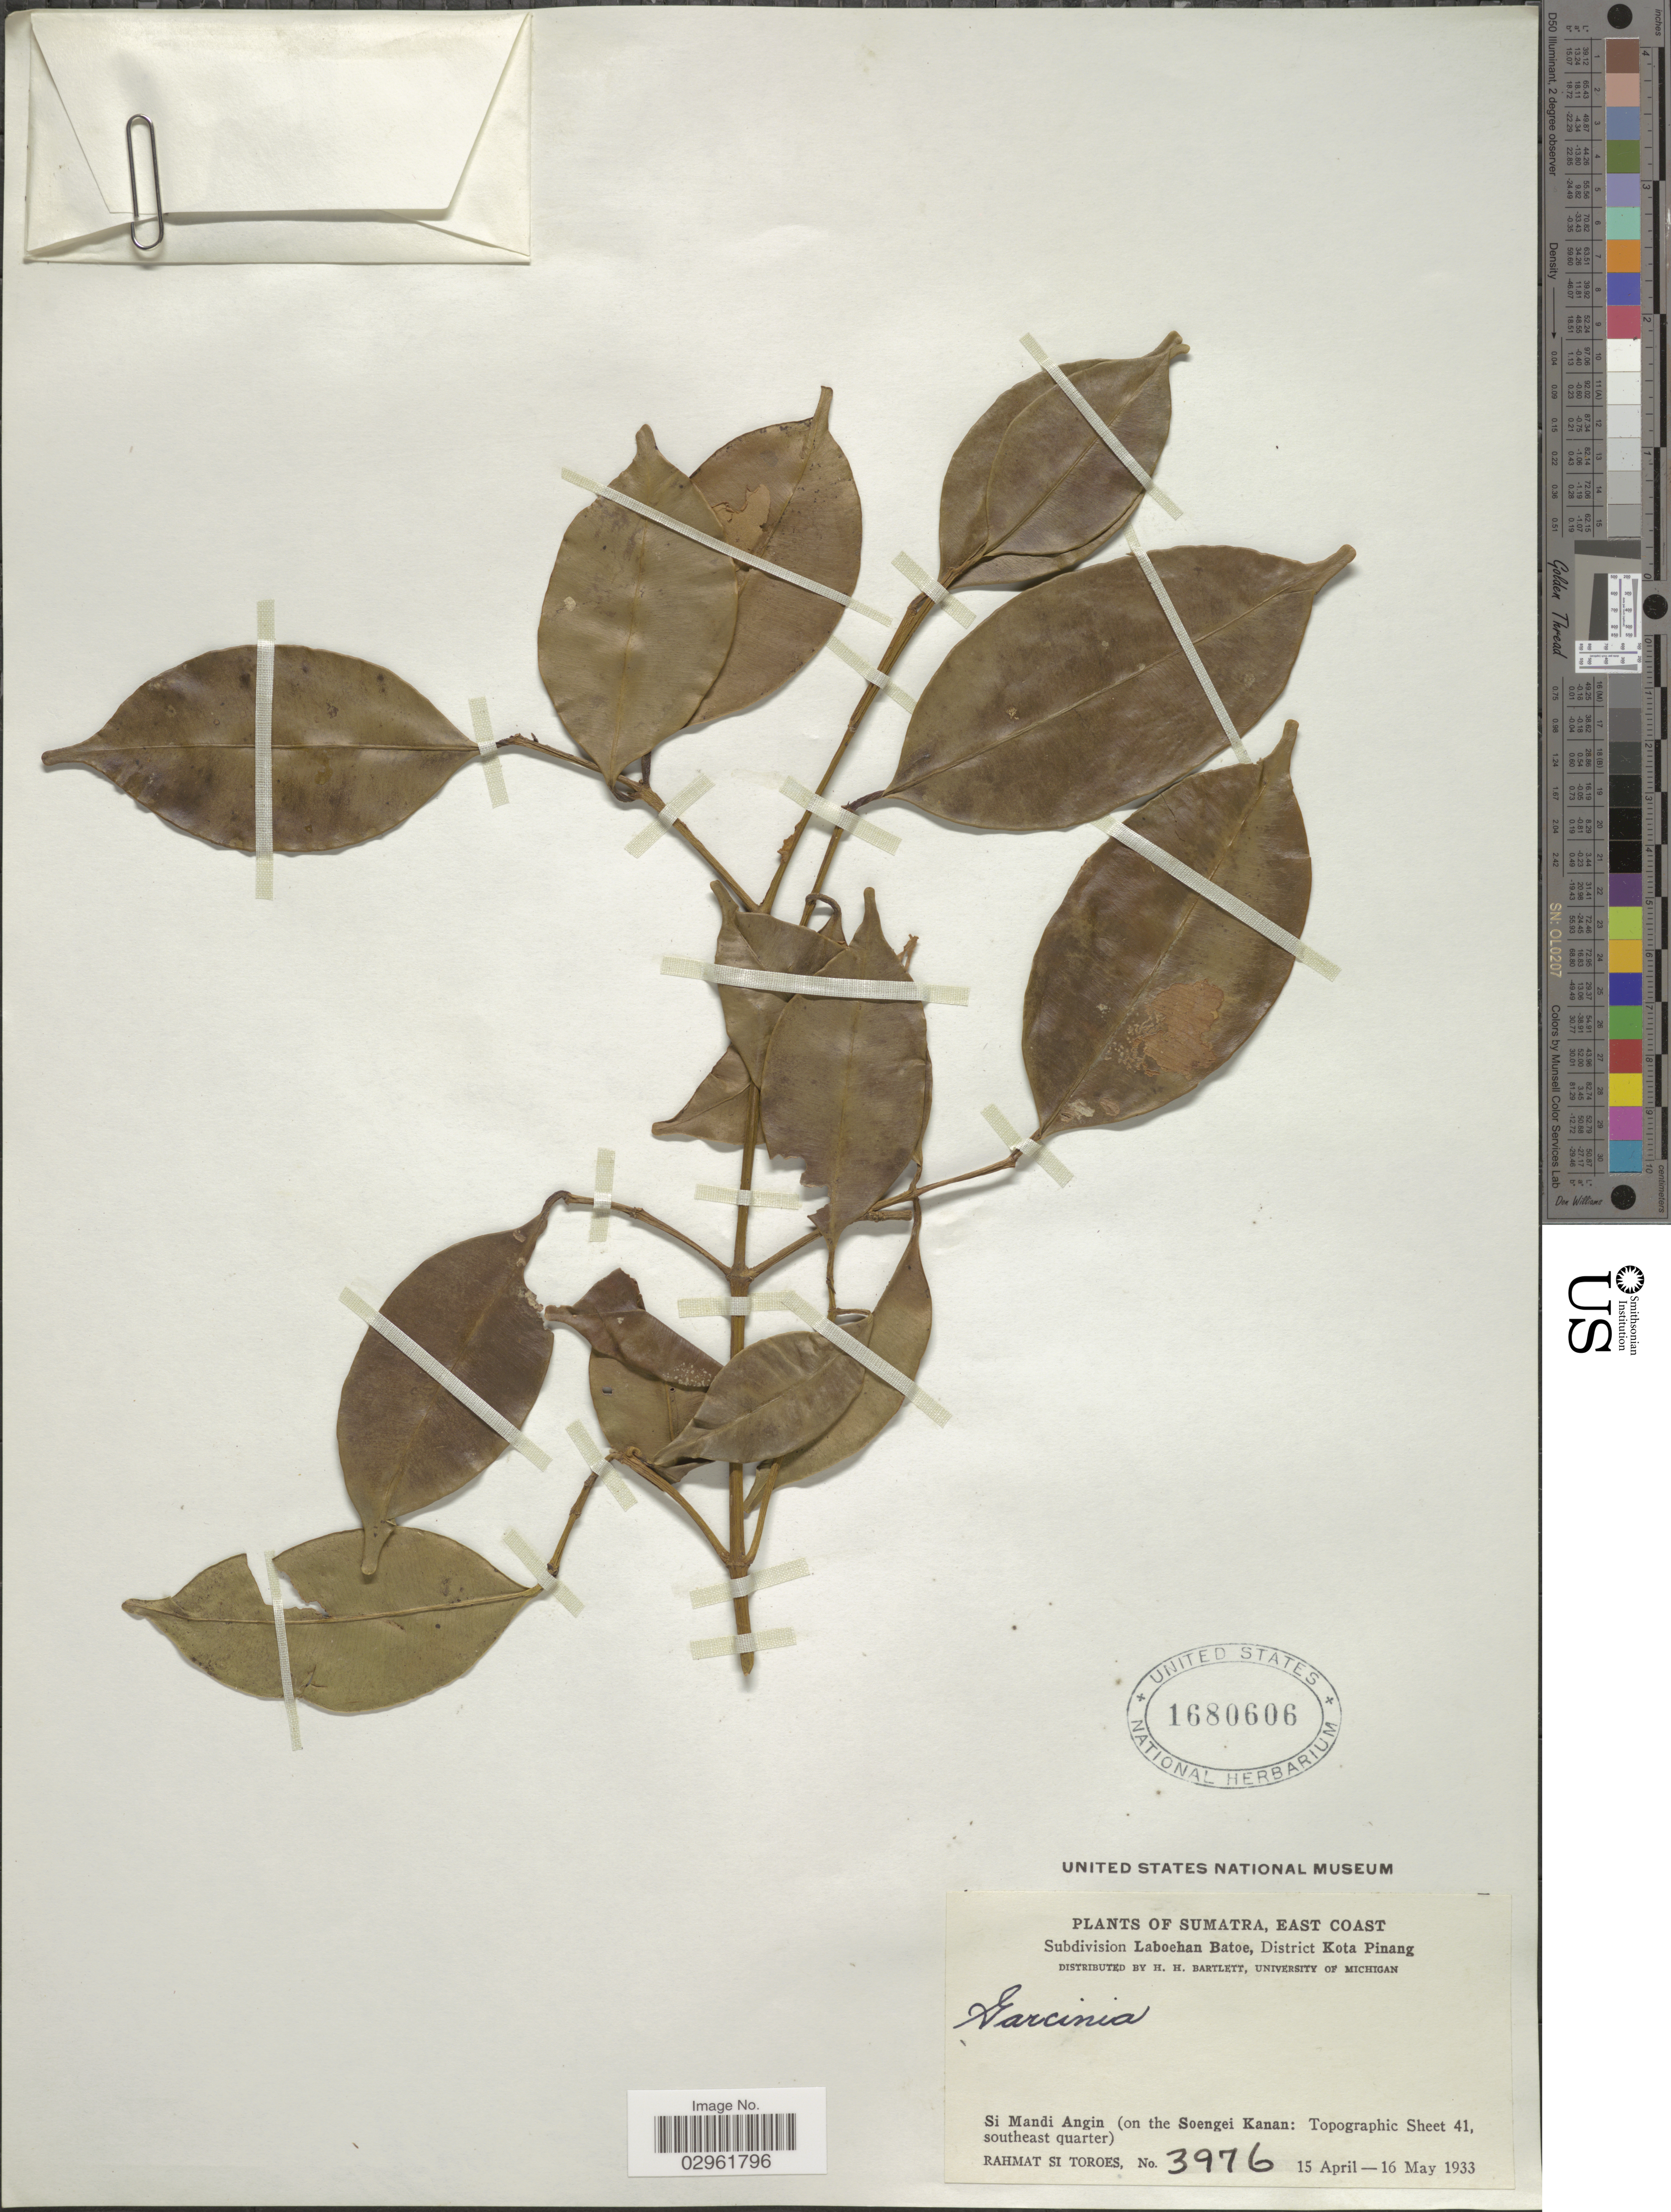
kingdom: Plantae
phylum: Tracheophyta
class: Magnoliopsida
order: Malpighiales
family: Clusiaceae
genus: Garcinia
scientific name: Garcinia sp.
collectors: Rahmat Si Boeea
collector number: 3976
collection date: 1933-04-15/1933-05-16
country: Indonesia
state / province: Sumatra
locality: East Coast, Subdivision Laboehan Batoe, District Kota Pinang, Si Mandi Angin (on the Soengei Kanan: Topographic Sheet 41, southeast quarter).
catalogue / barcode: US 1680606